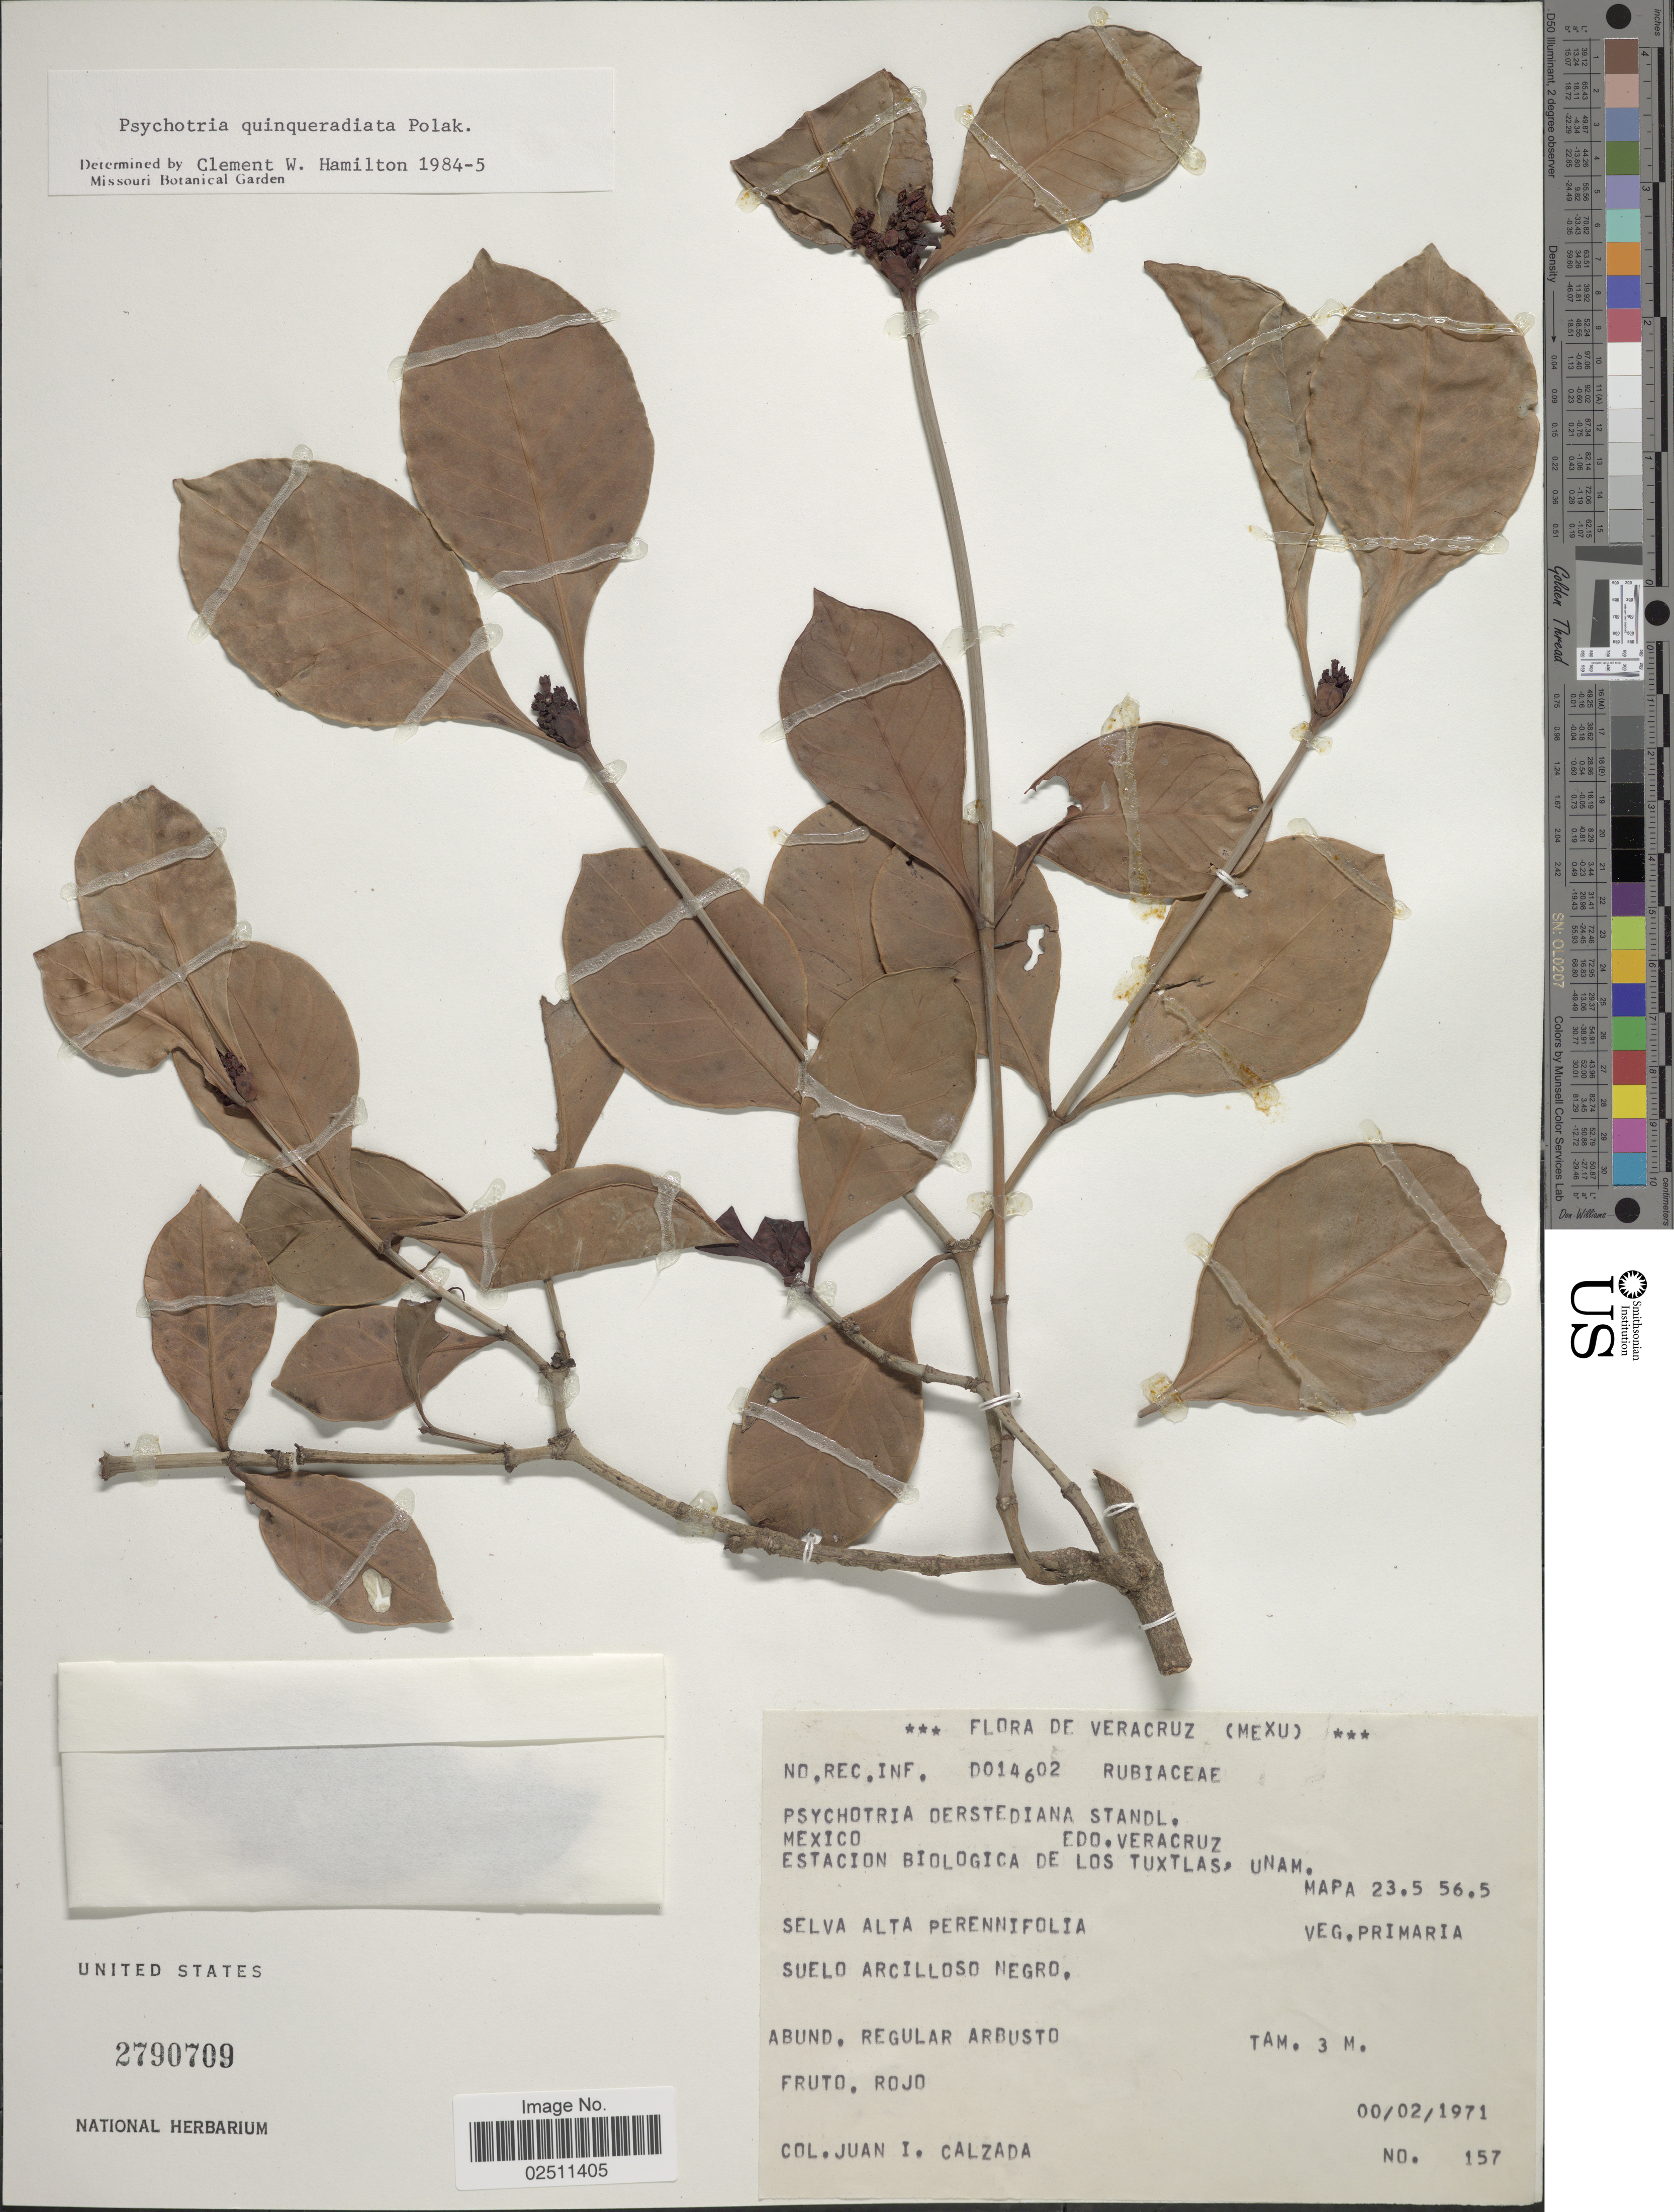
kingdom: Plantae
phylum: Tracheophyta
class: Magnoliopsida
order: Gentianales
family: Rubiaceae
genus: Psychotria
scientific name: Psychotria quinqueradiata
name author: Pol.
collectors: J. I. Calzada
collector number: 157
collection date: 1971-02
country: Mexico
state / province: Veracruz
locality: Edo. Veracruz. Estacion Biologica de Los Tuxtlas, UNAM. Mapa 23.5 56.5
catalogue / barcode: US 2790709